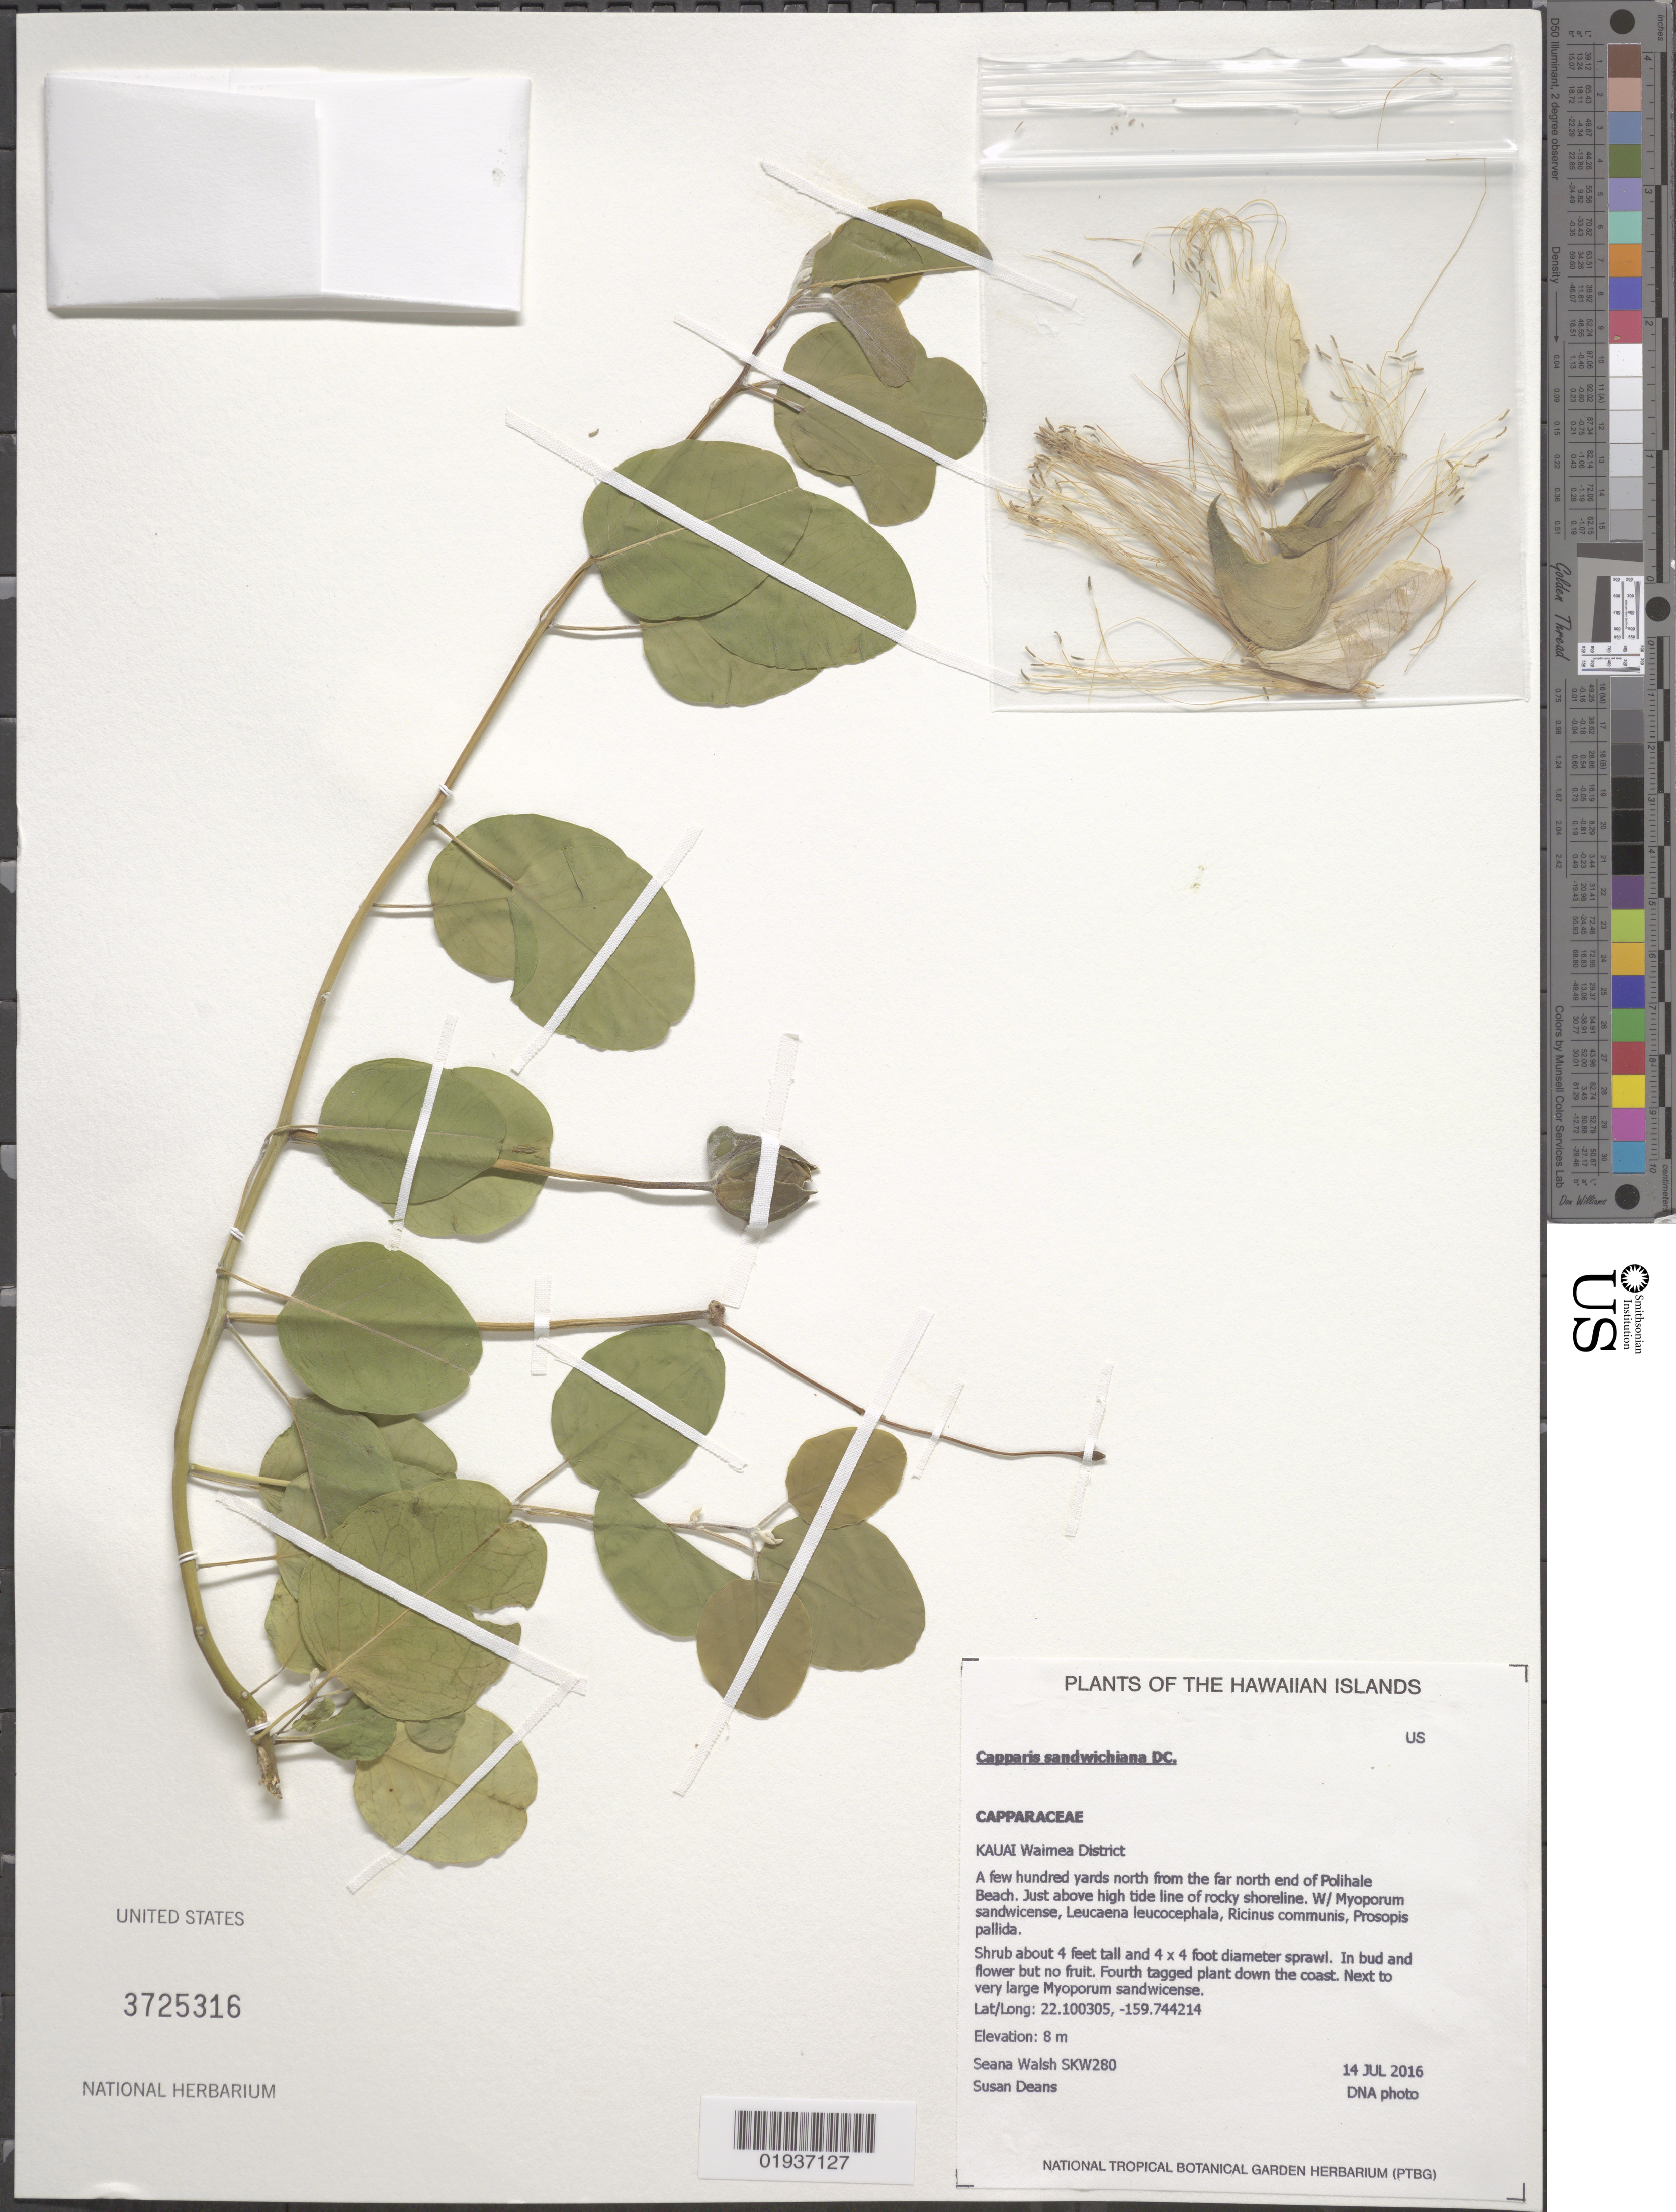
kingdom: Plantae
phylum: Tracheophyta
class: Magnoliopsida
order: Brassicales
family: Capparaceae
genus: Capparis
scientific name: Capparis sandwichiana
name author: DC.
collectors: S. Walsh & S. Dean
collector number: SKW280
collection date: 2016-07-14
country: United States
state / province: Hawaii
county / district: Kauai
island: Kaua'i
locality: Waimea District, a few hundred yards north from the far north end of Polihale Beach, just above high tide line of rocky shoreline.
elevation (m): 8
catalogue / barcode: US 3725317